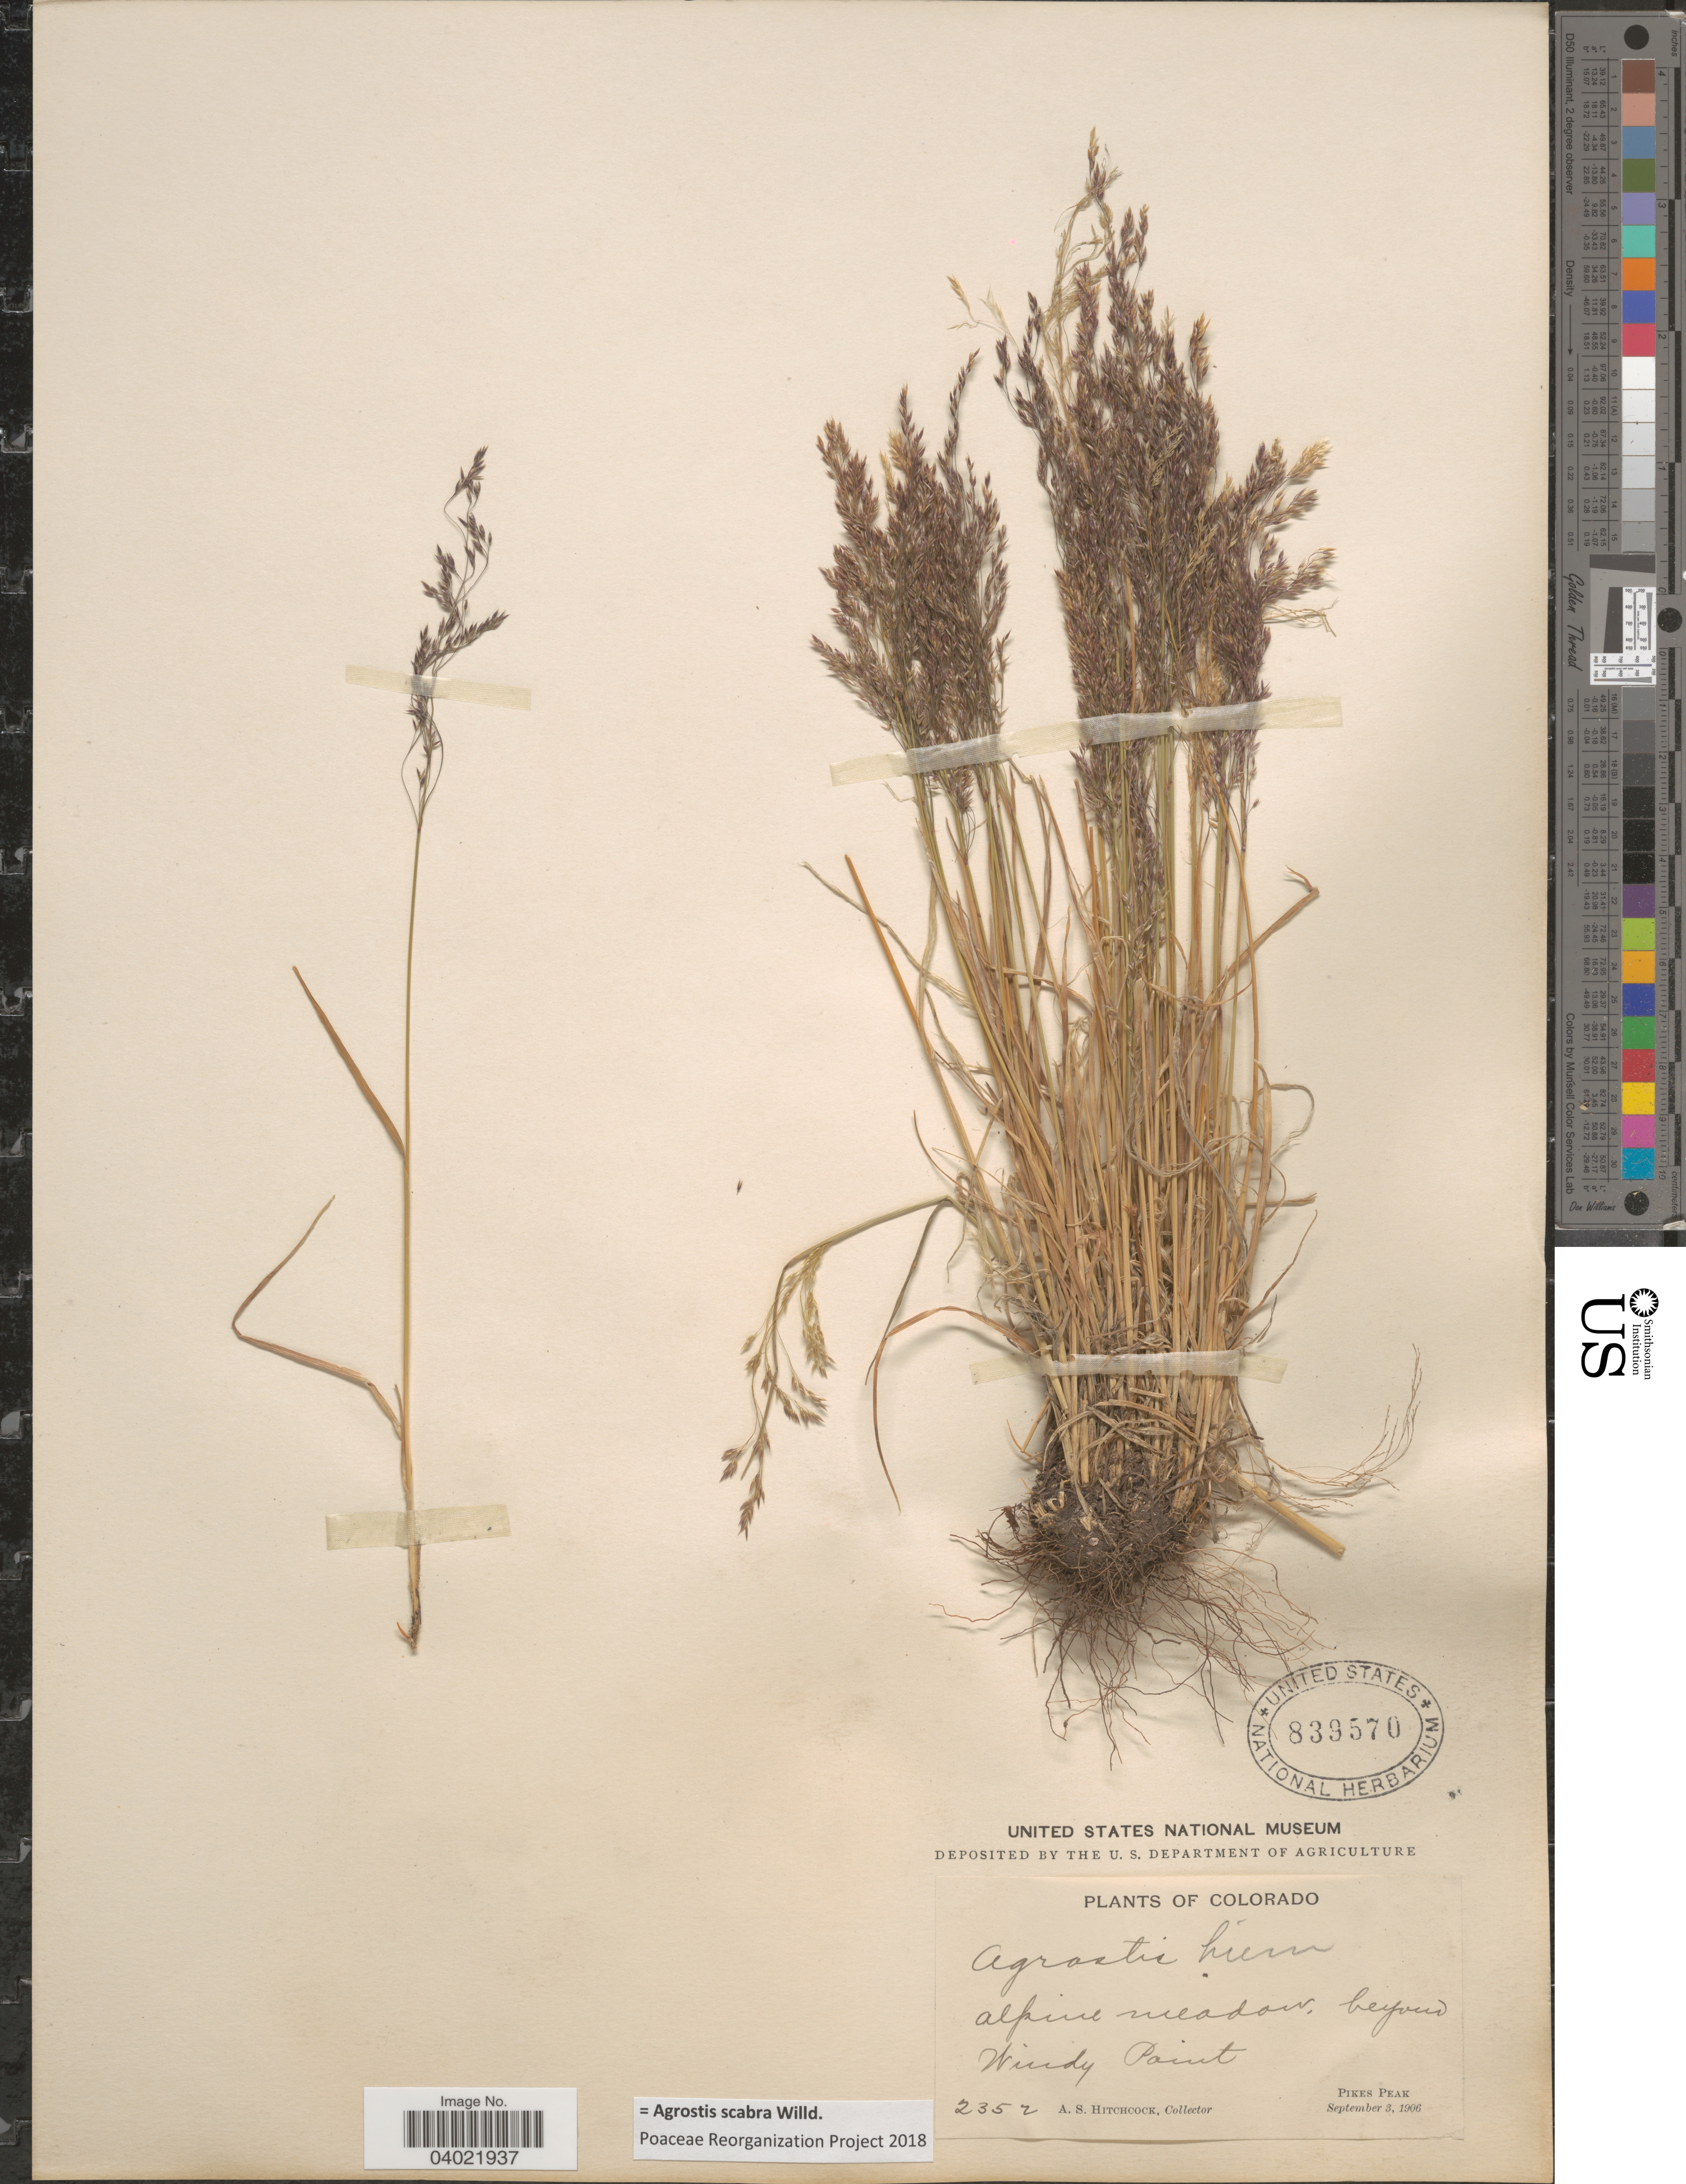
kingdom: Plantae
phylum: Tracheophyta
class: Liliopsida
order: Poales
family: Poaceae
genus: Agrostis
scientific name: Agrostis scabra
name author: Willd.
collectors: A. S. Hitchcock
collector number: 2352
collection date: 1906-09-03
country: United States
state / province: Colorado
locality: Beyond Windy Point. Pikes Peak.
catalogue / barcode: US 839570